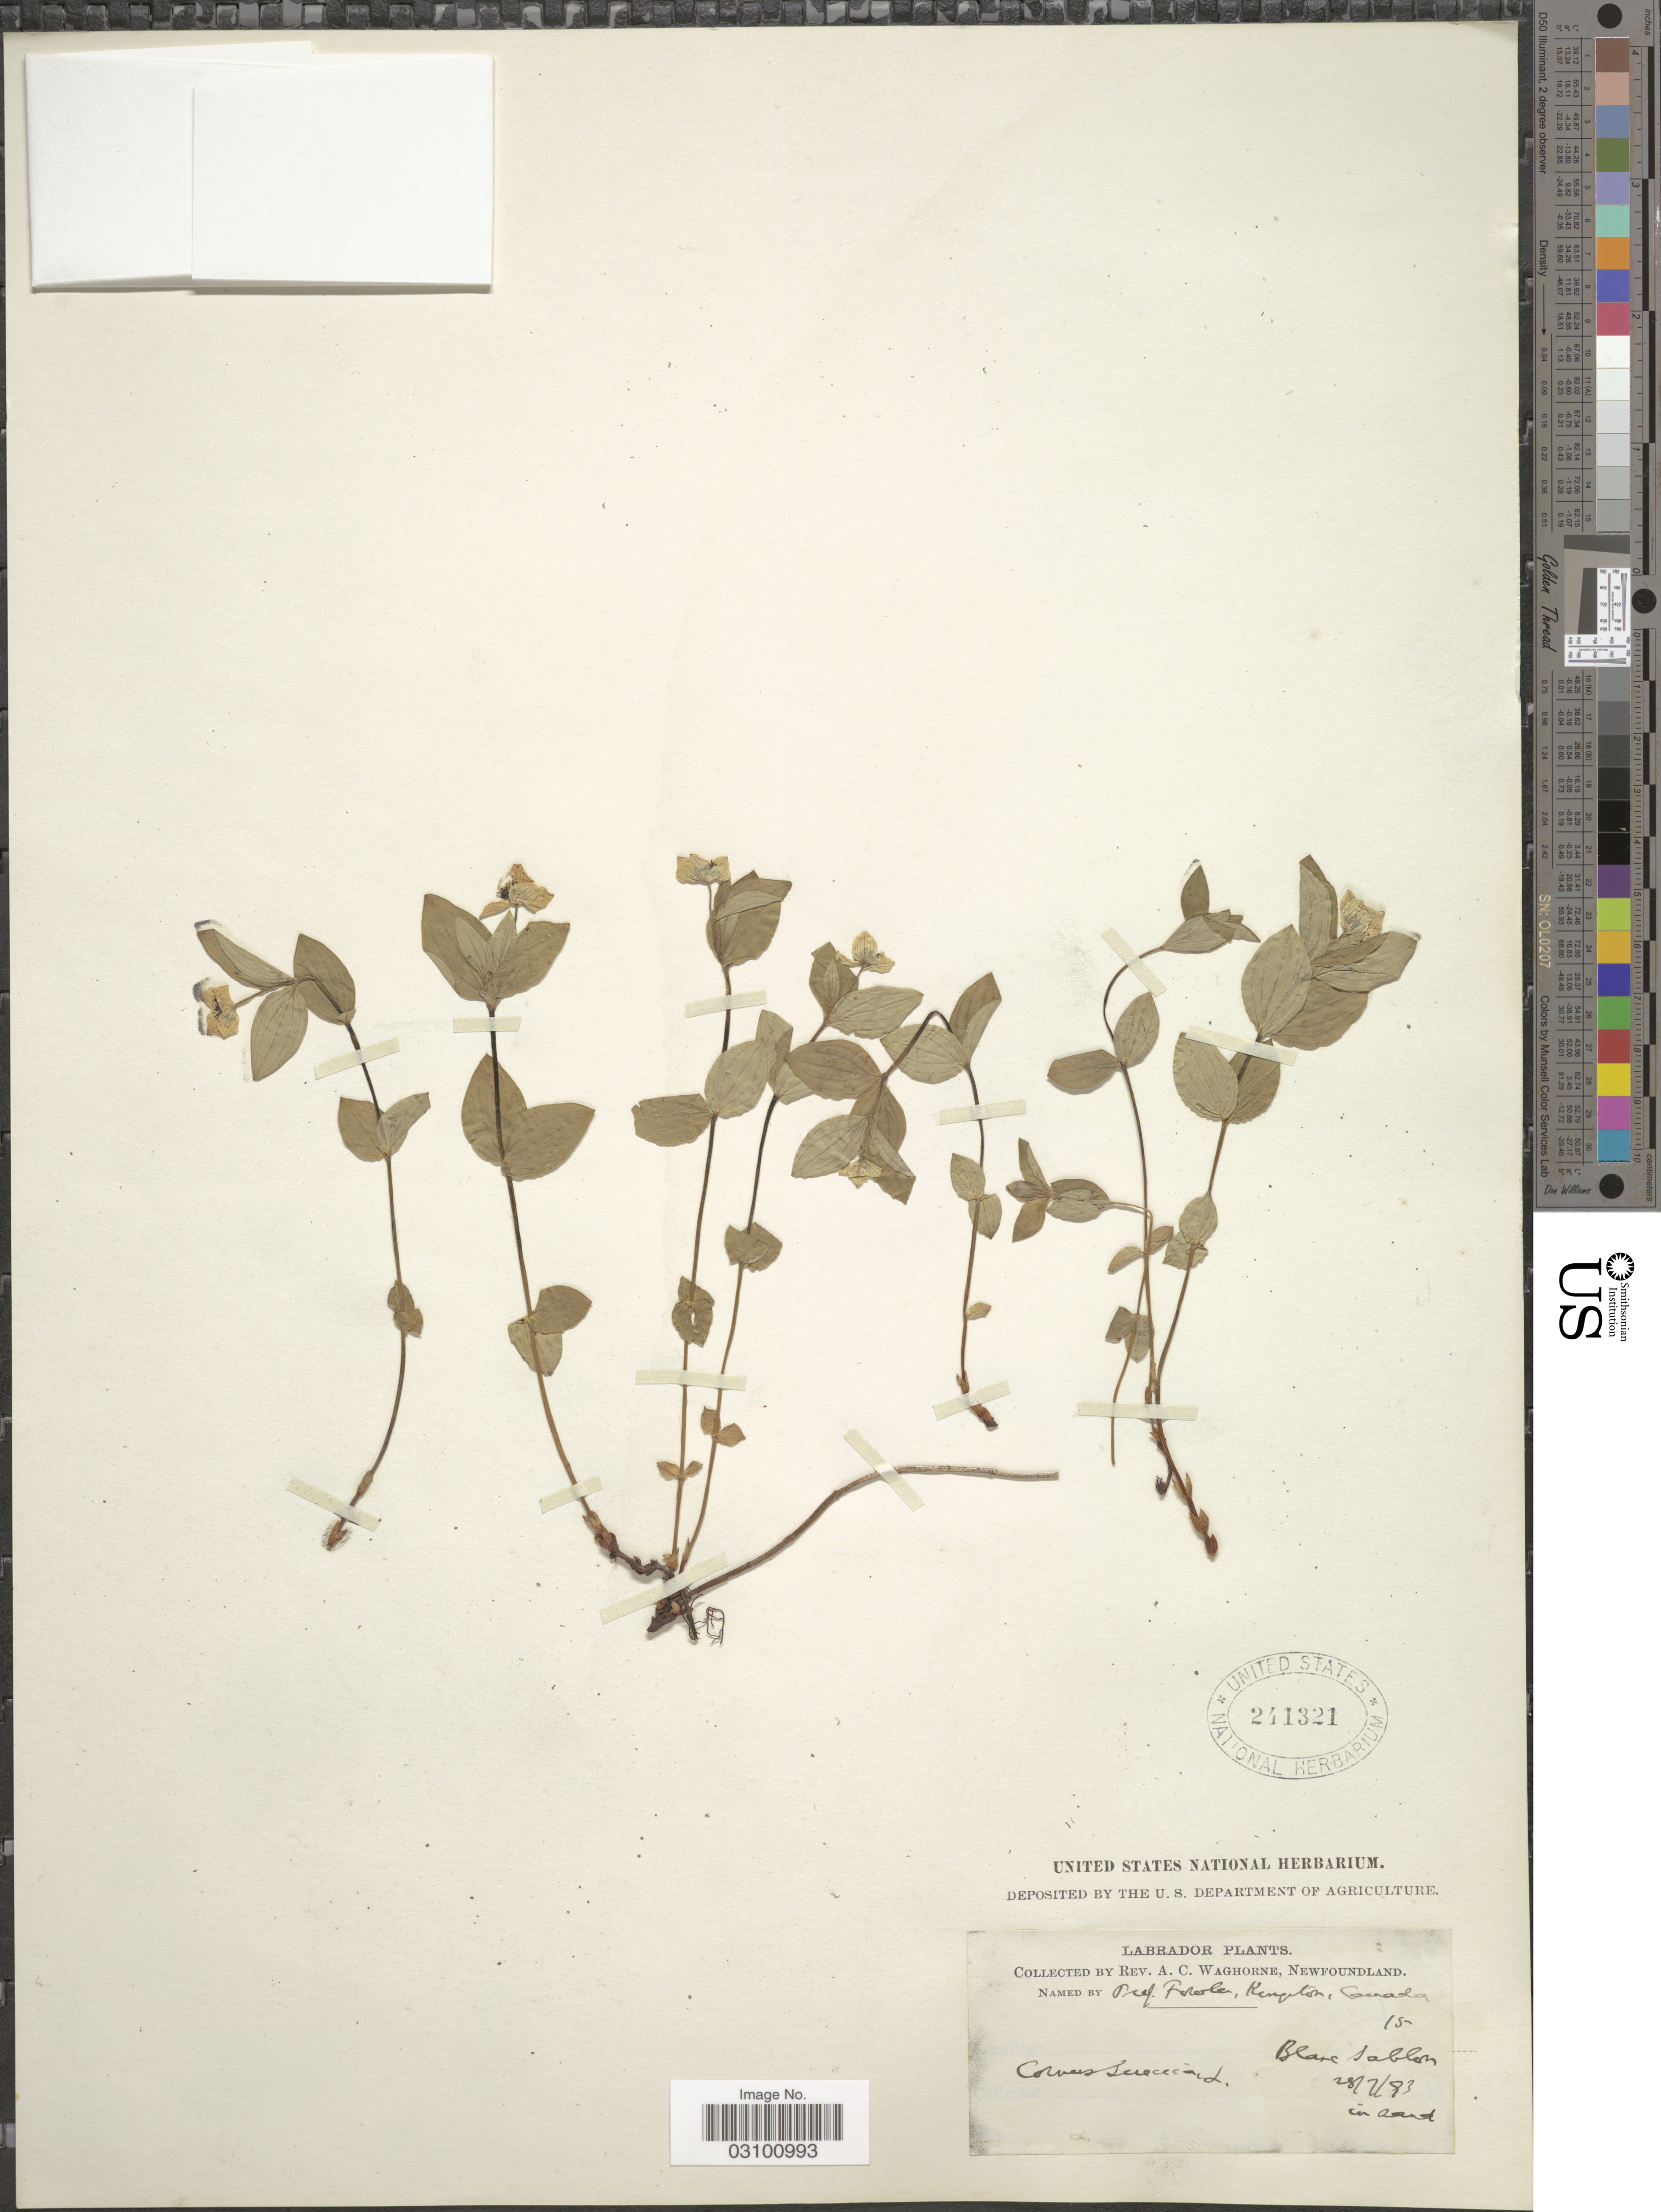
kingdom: Plantae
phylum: Tracheophyta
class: Magnoliopsida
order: Cornales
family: Cornaceae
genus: Cornus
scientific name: Cornus suecica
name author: L.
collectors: A. Waghorne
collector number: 15?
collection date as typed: Transcribed d/m/y: 28/7/83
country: Canada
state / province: Newfoundland and Labrador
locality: Labrador. Blanc Sablon.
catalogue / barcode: US 241321